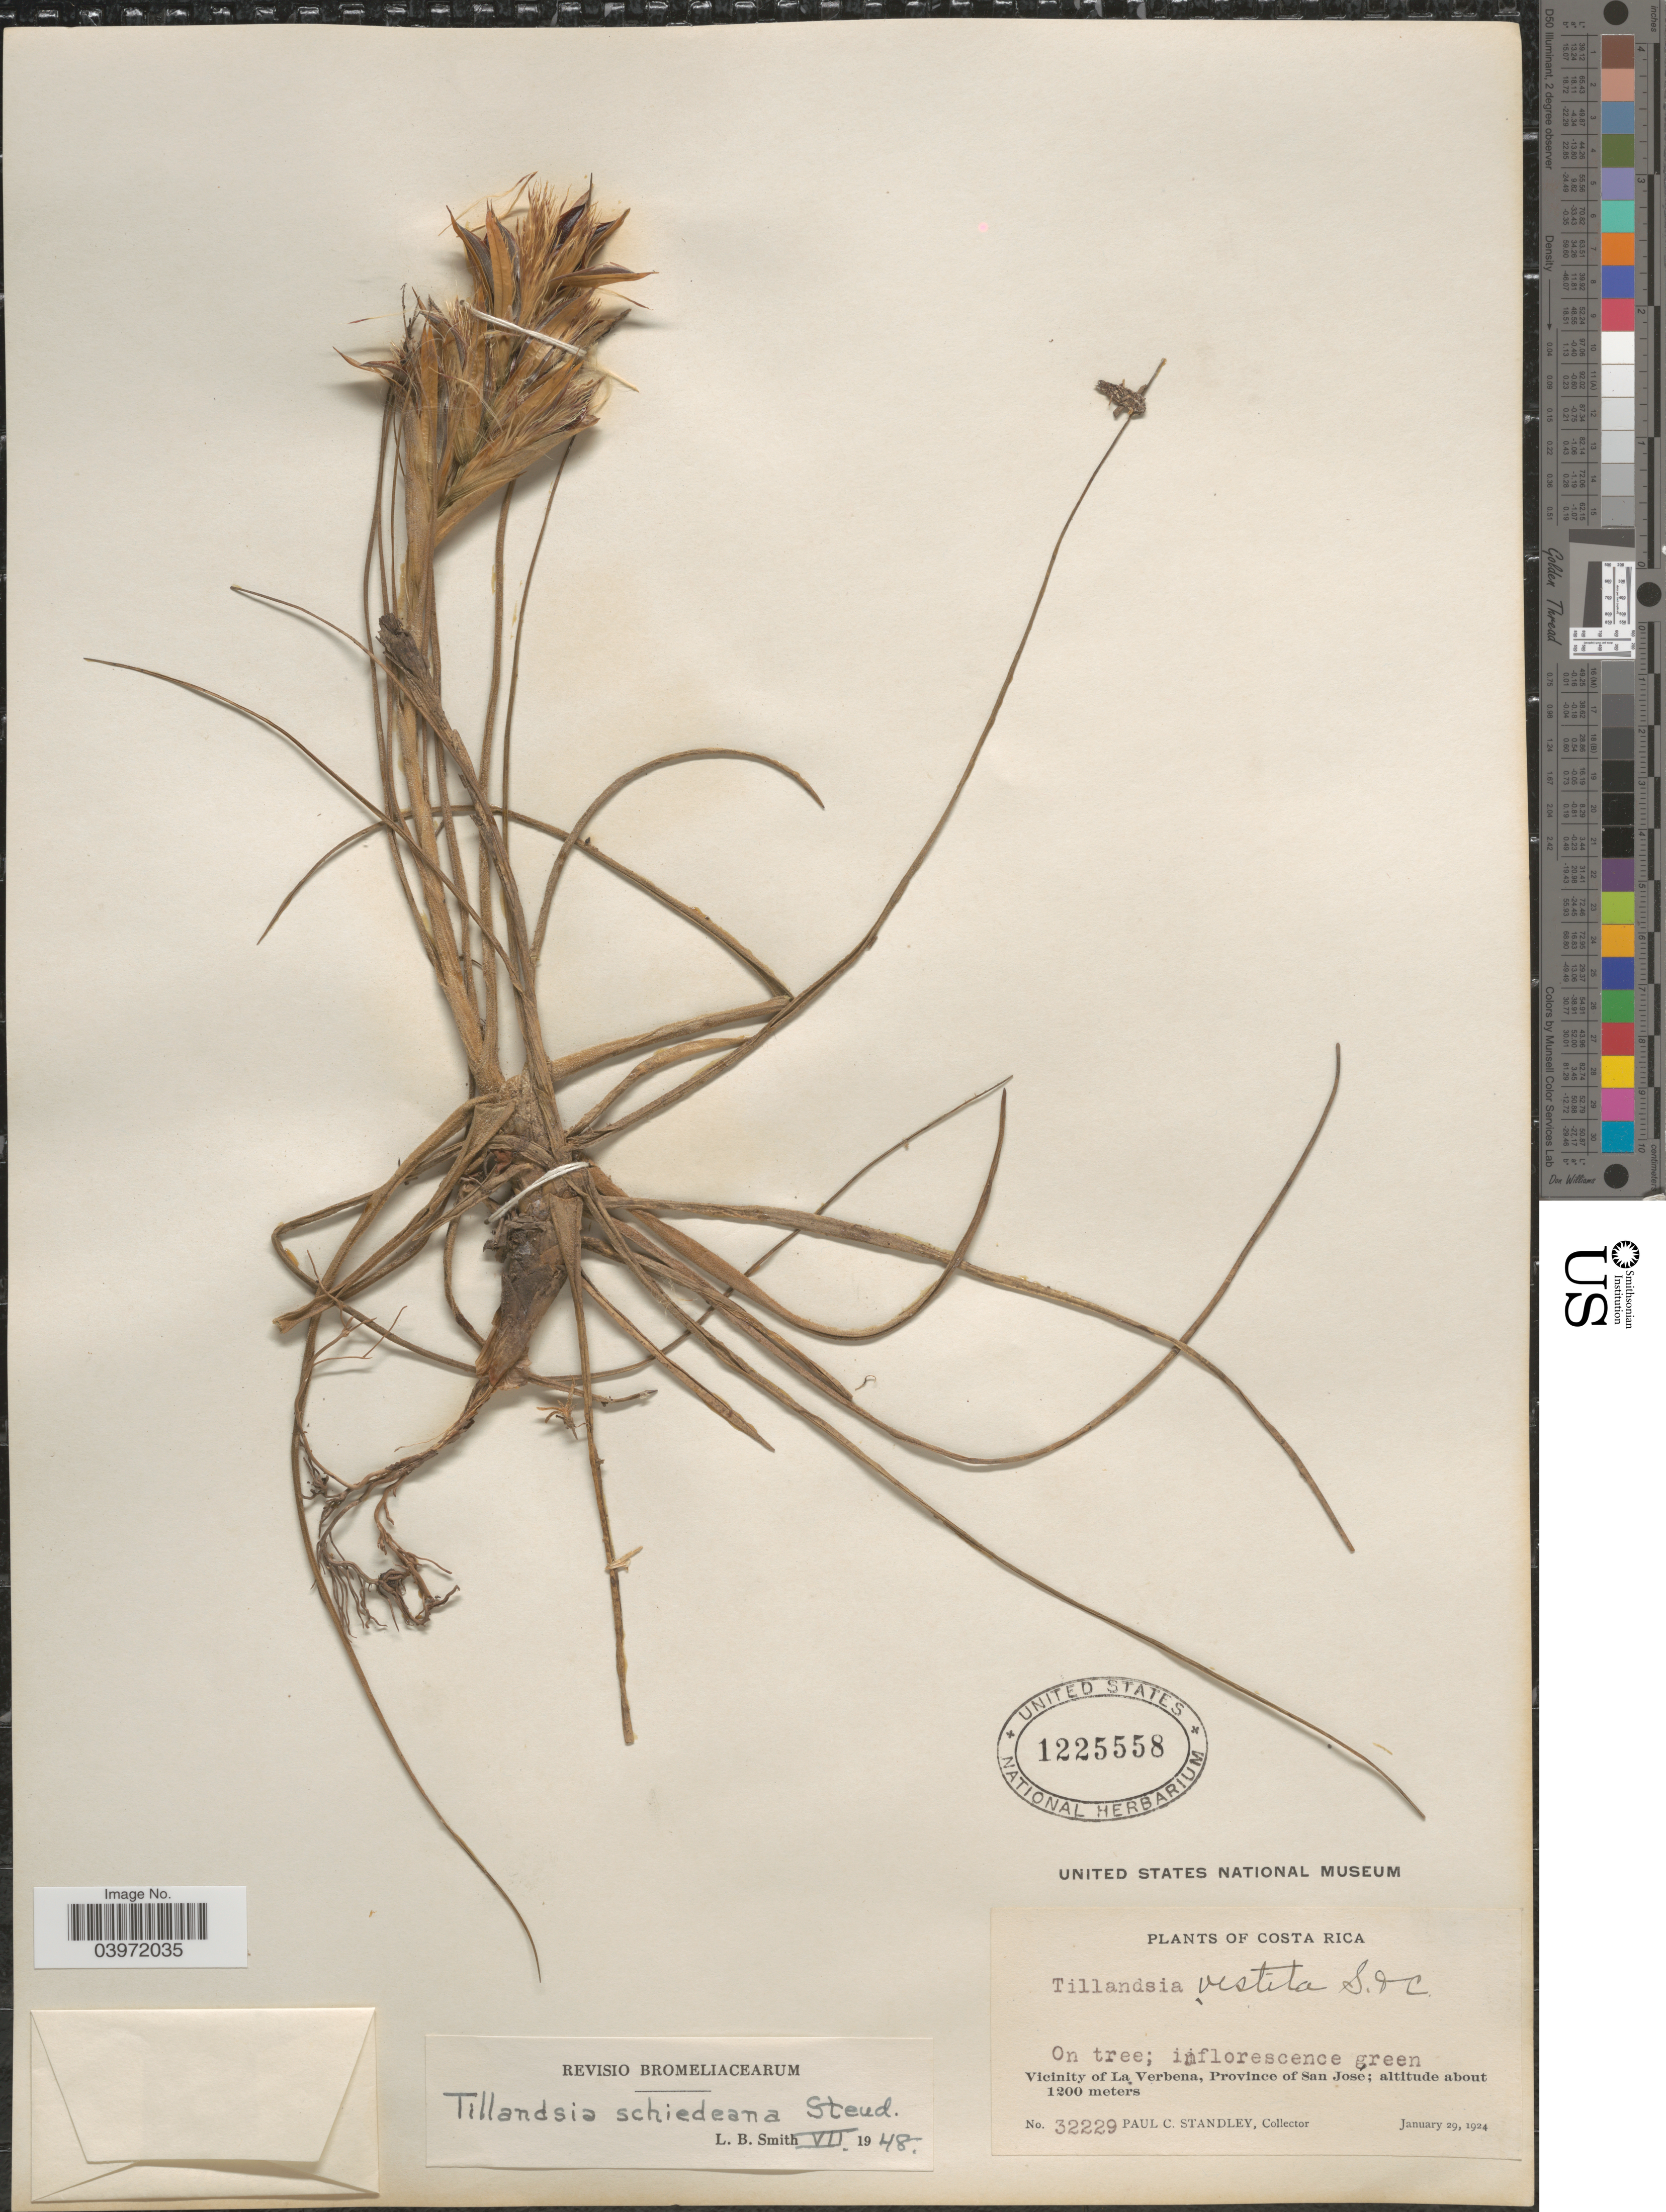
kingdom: Plantae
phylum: Tracheophyta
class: Liliopsida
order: Poales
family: Bromeliaceae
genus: Tillandsia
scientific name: Tillandsia schiedeana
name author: Steud.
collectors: P. C. Standley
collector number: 32229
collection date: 1924-01-29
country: Costa Rica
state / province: San José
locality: Vicinity of La Verbena.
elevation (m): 1200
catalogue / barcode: US 1225558